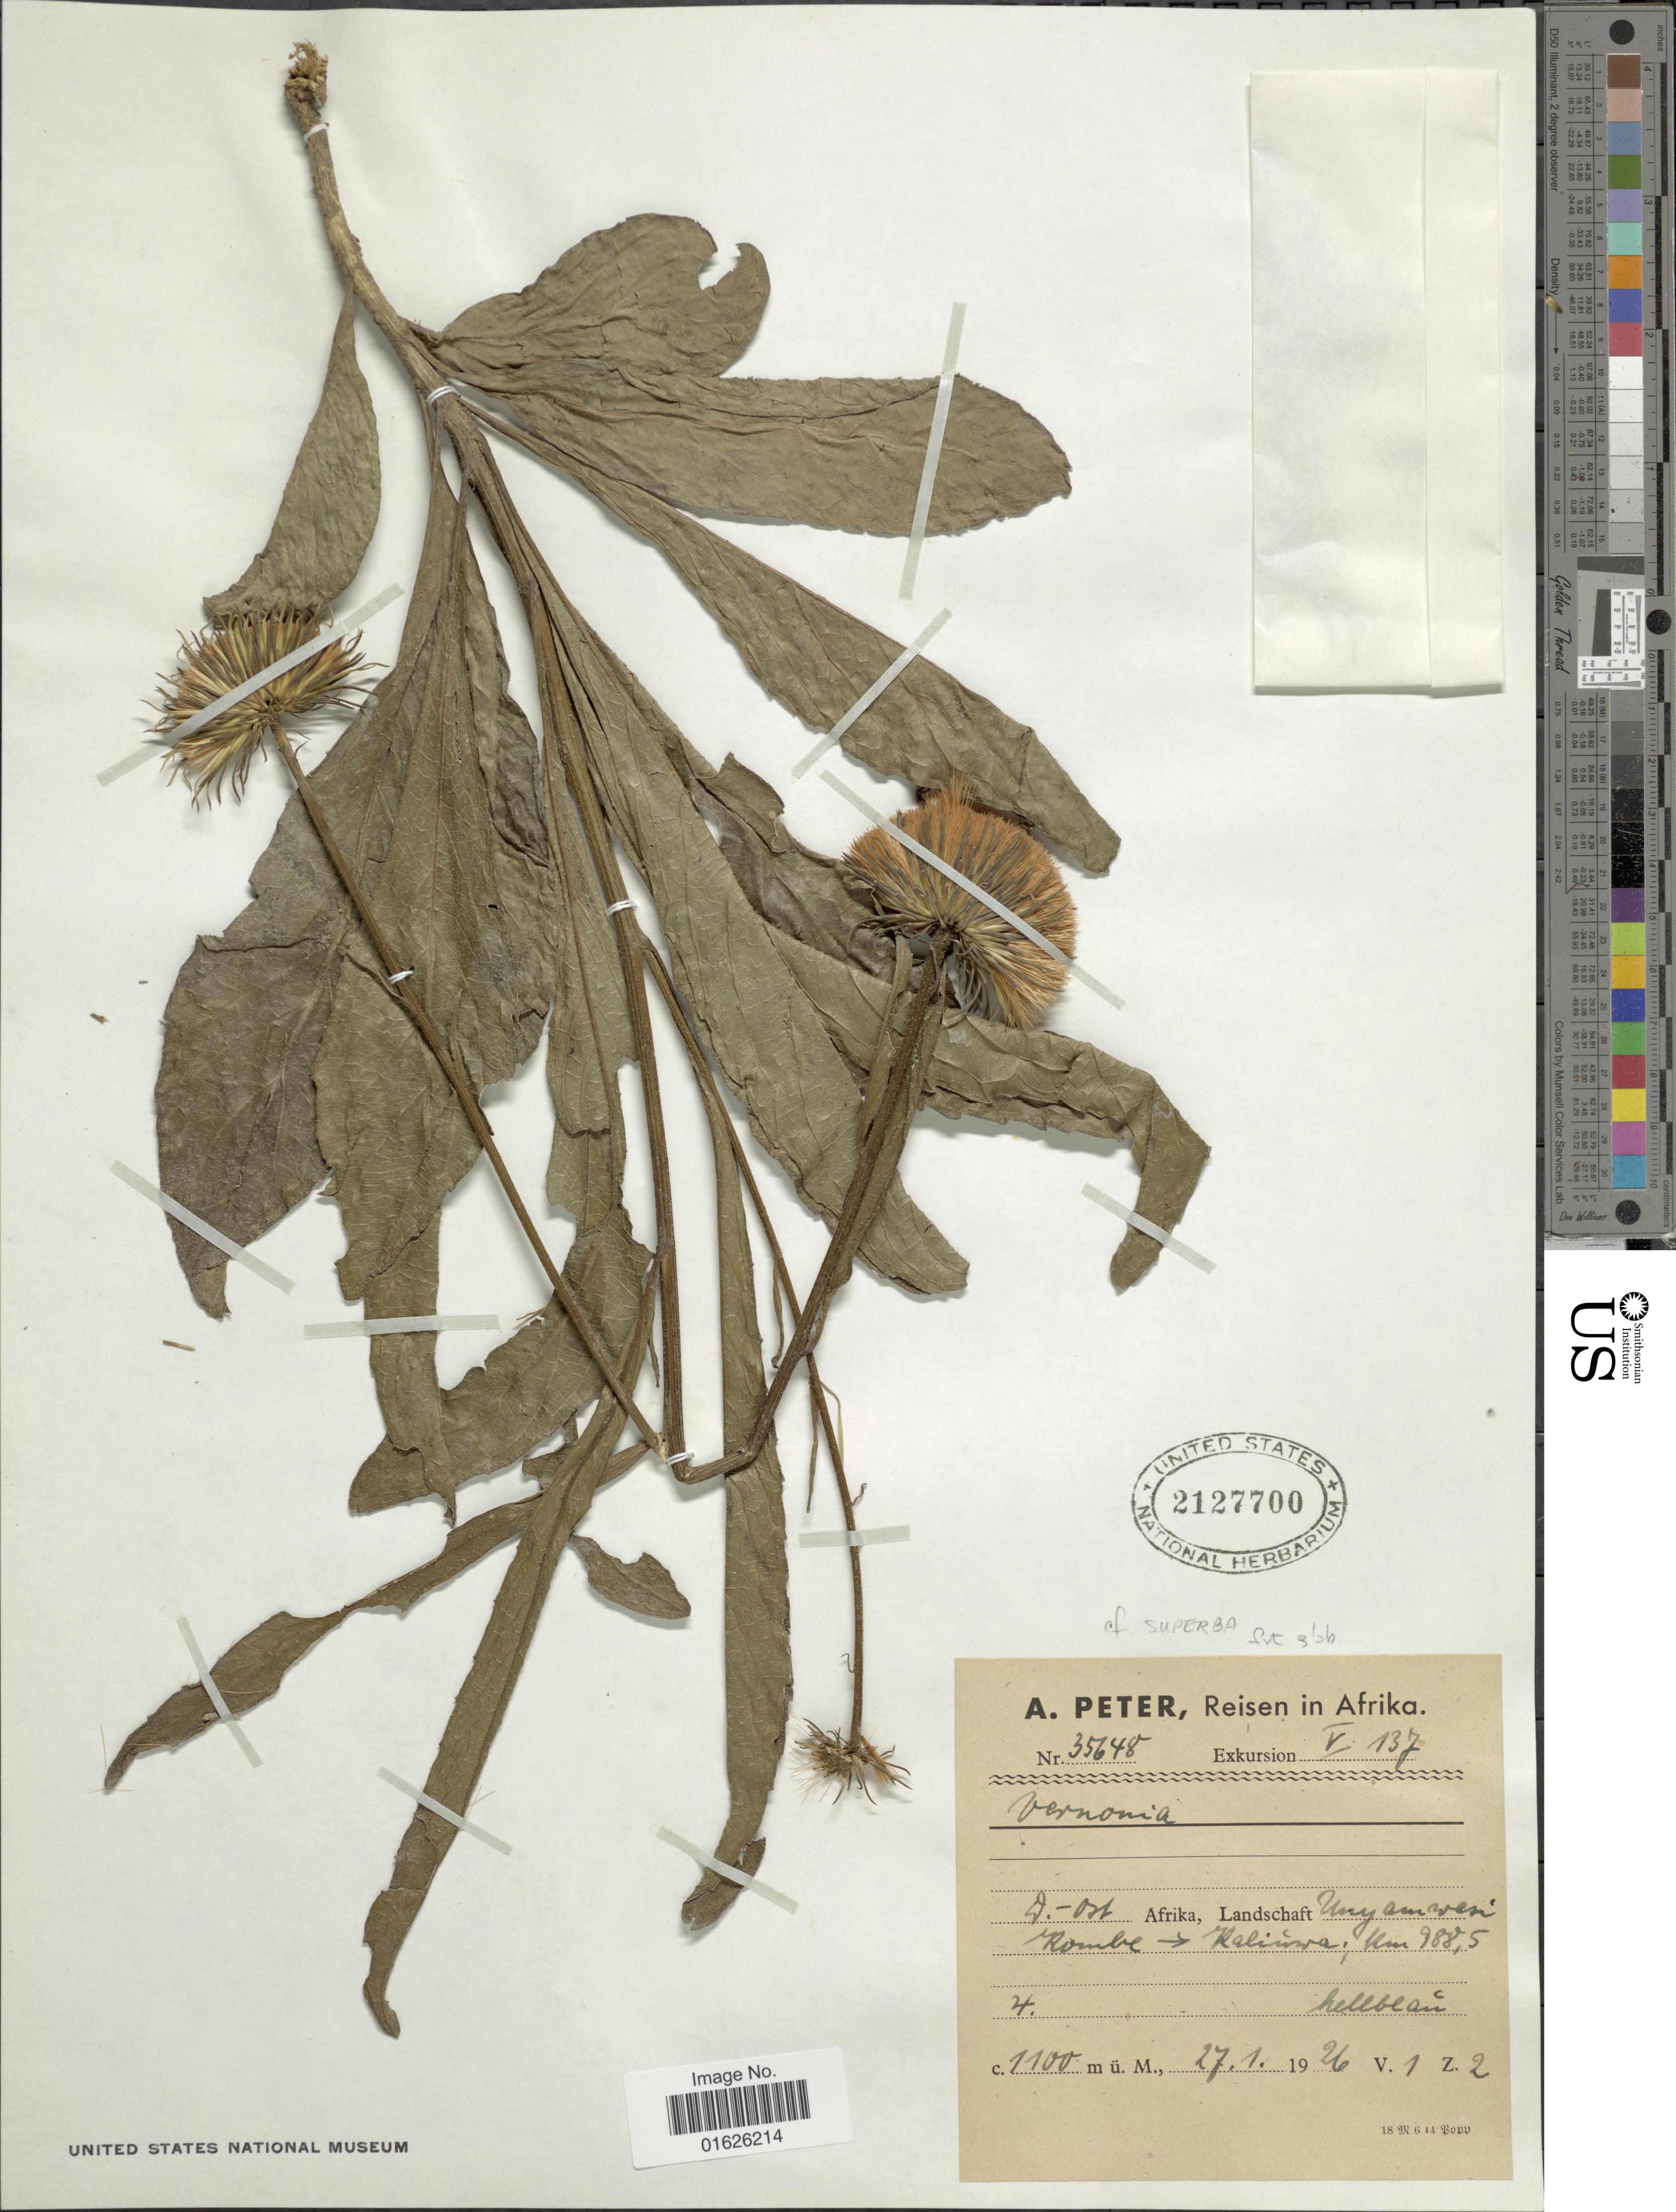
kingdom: Plantae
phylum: Tracheophyta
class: Magnoliopsida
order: Asterales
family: Asteraceae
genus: Linzia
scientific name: Linzia melleri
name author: (Oliv. & Hiern) H. Rob.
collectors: A. Peter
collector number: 35648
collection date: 1926-01-27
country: Tanzania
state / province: Tabora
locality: D. - Ost Afrika, Unyamwezi Rombo - Kaliua, km 988,5.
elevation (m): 1100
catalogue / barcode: US 2127700